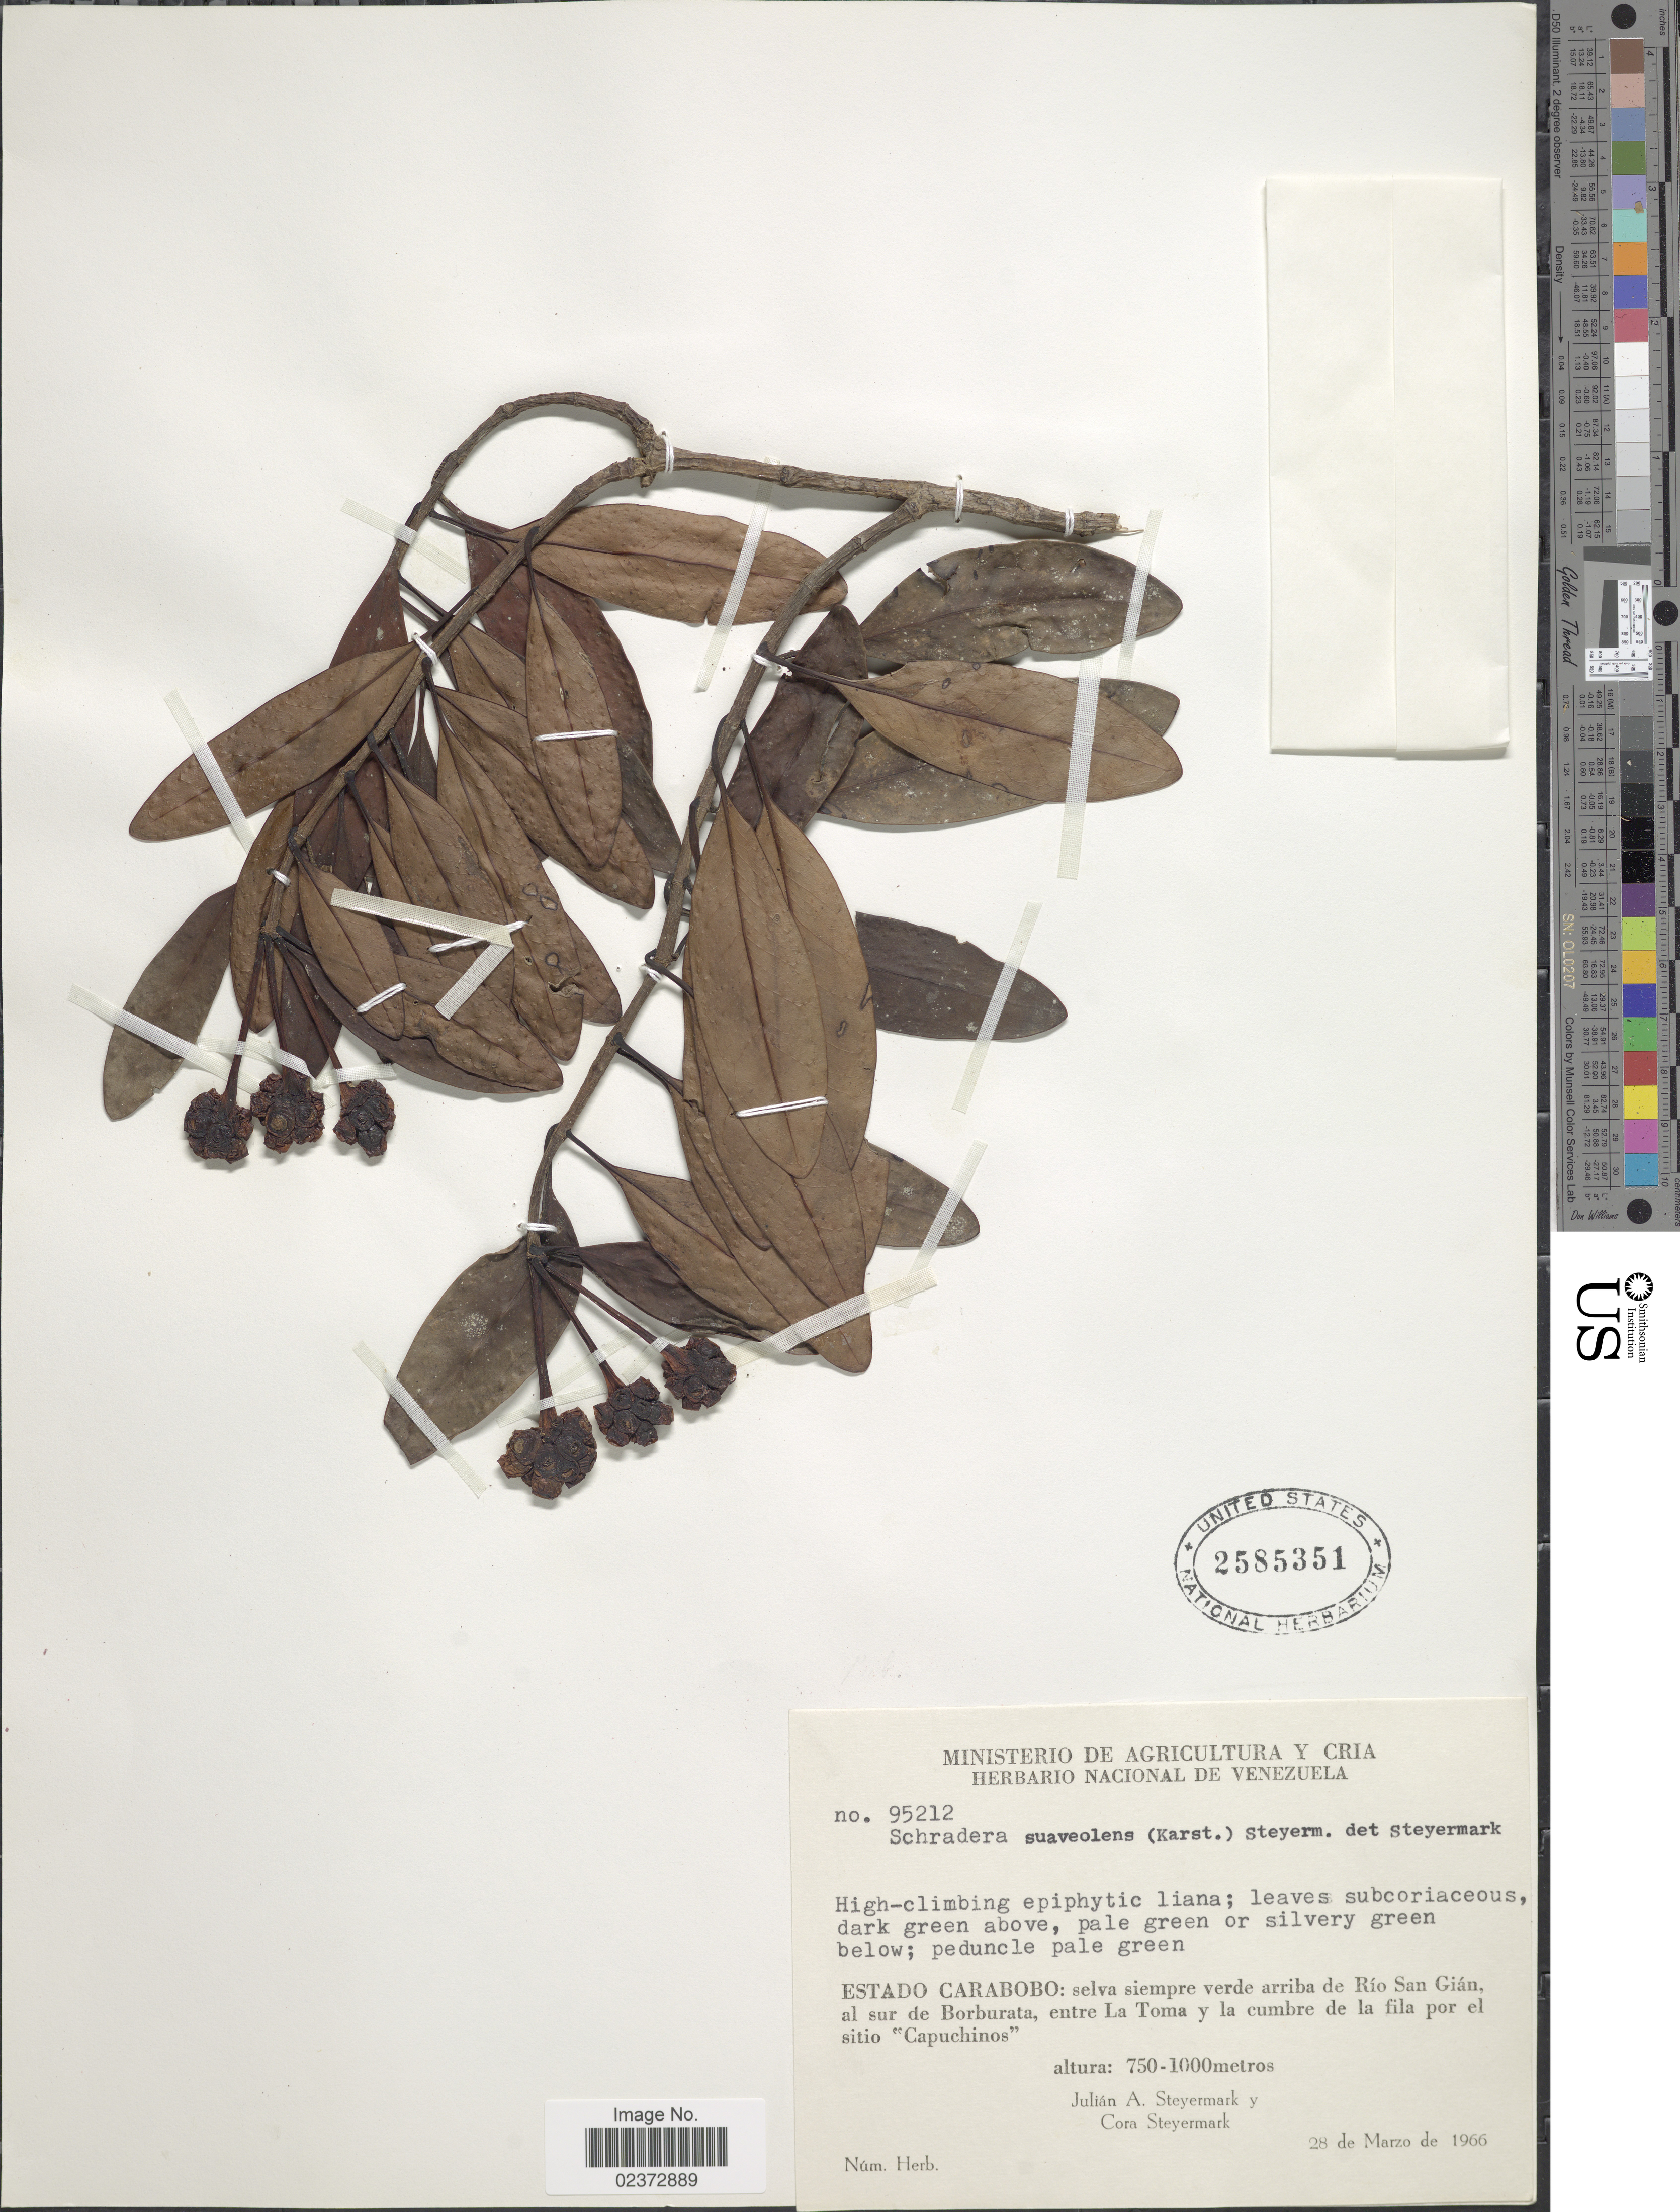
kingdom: Plantae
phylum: Tracheophyta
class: Magnoliopsida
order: Gentianales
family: Rubiaceae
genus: Schradera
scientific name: Schradera suaveolens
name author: (H. Karst.) Steyerm.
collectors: J. Steyermark & C. Steyermark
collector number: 95212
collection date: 1966-03-28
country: Venezuela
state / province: Carabobo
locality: Selva siempre verde arriba de Río San Gián, al sur de Borburata, entre La Toma y la cumbre de la fila por el sitio 'Capuchinos'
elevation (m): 750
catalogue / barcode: US 2585351